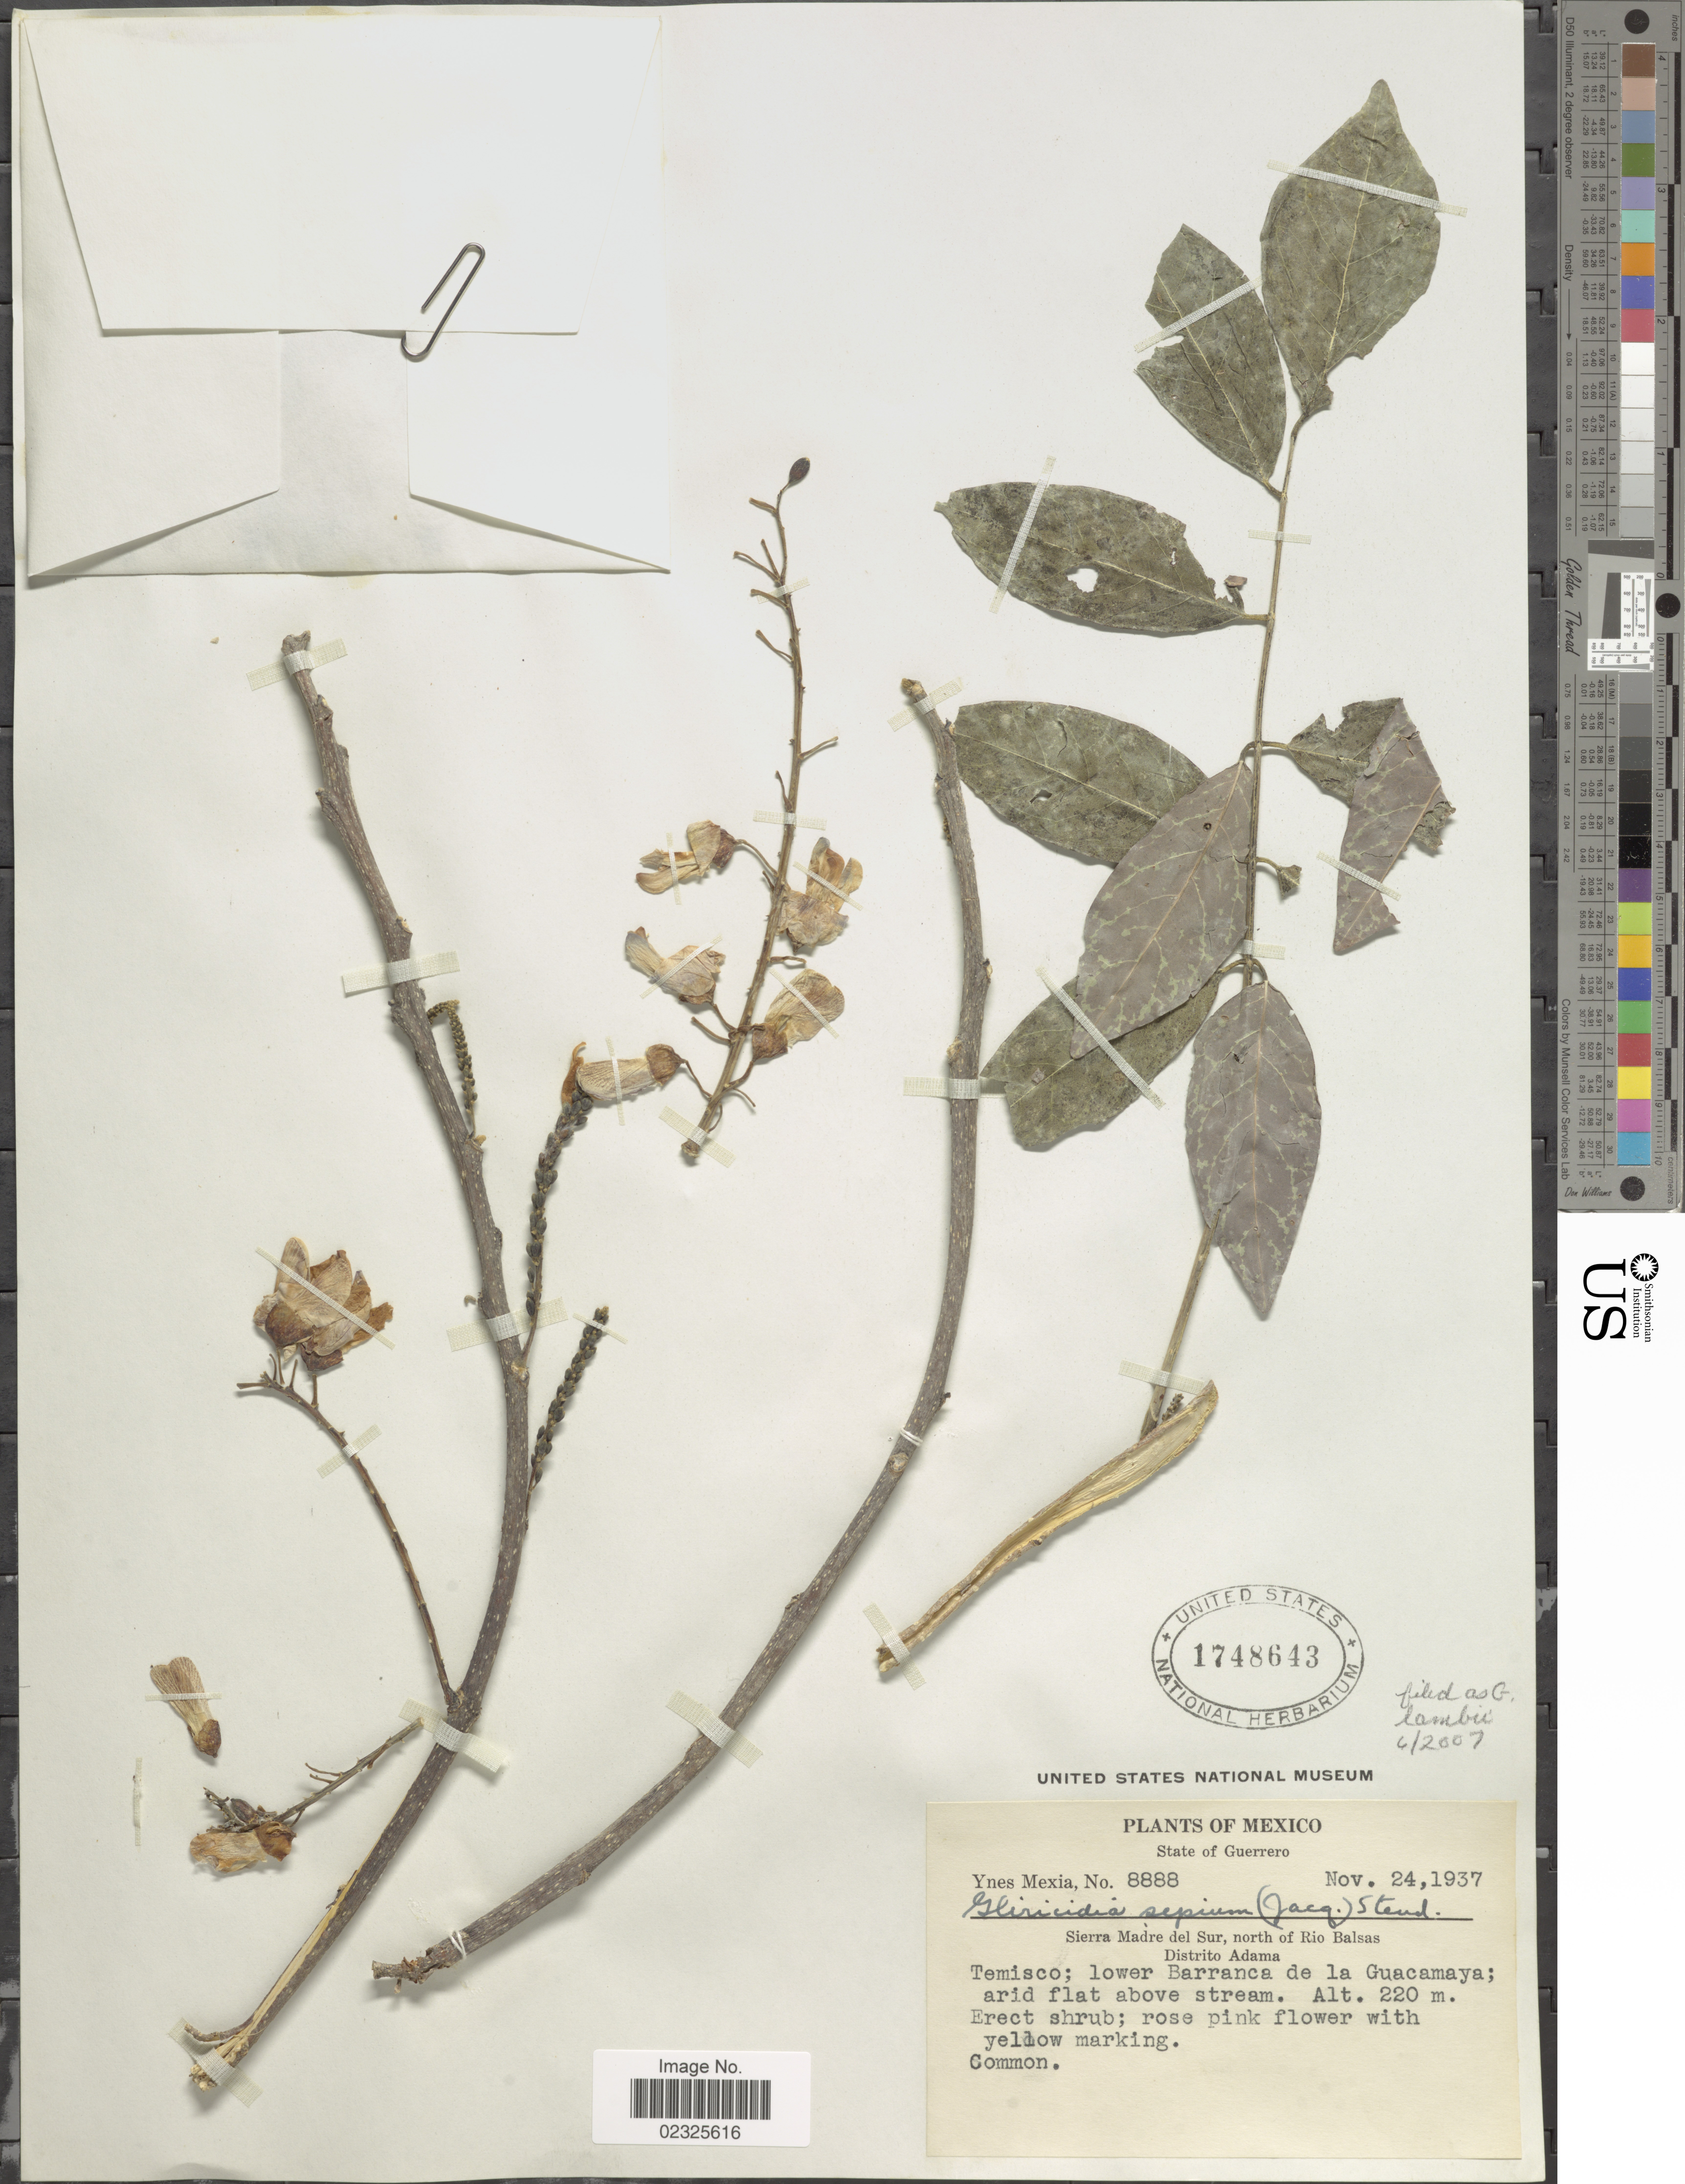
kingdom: Plantae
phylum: Tracheophyta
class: Magnoliopsida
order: Fabales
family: Fabaceae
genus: Gliricidia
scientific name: Gliricidia sepium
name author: (Jacq.) Kunth ex Walp.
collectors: Y. Mexia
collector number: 8888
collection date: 1937-11-24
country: Mexico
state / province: Guerrero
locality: Sierra Madre del Sur, north of Rio Balsas, Distrito Adama, Temisco; lower Barranca de la Guacamaya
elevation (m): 220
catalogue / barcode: US 1748643